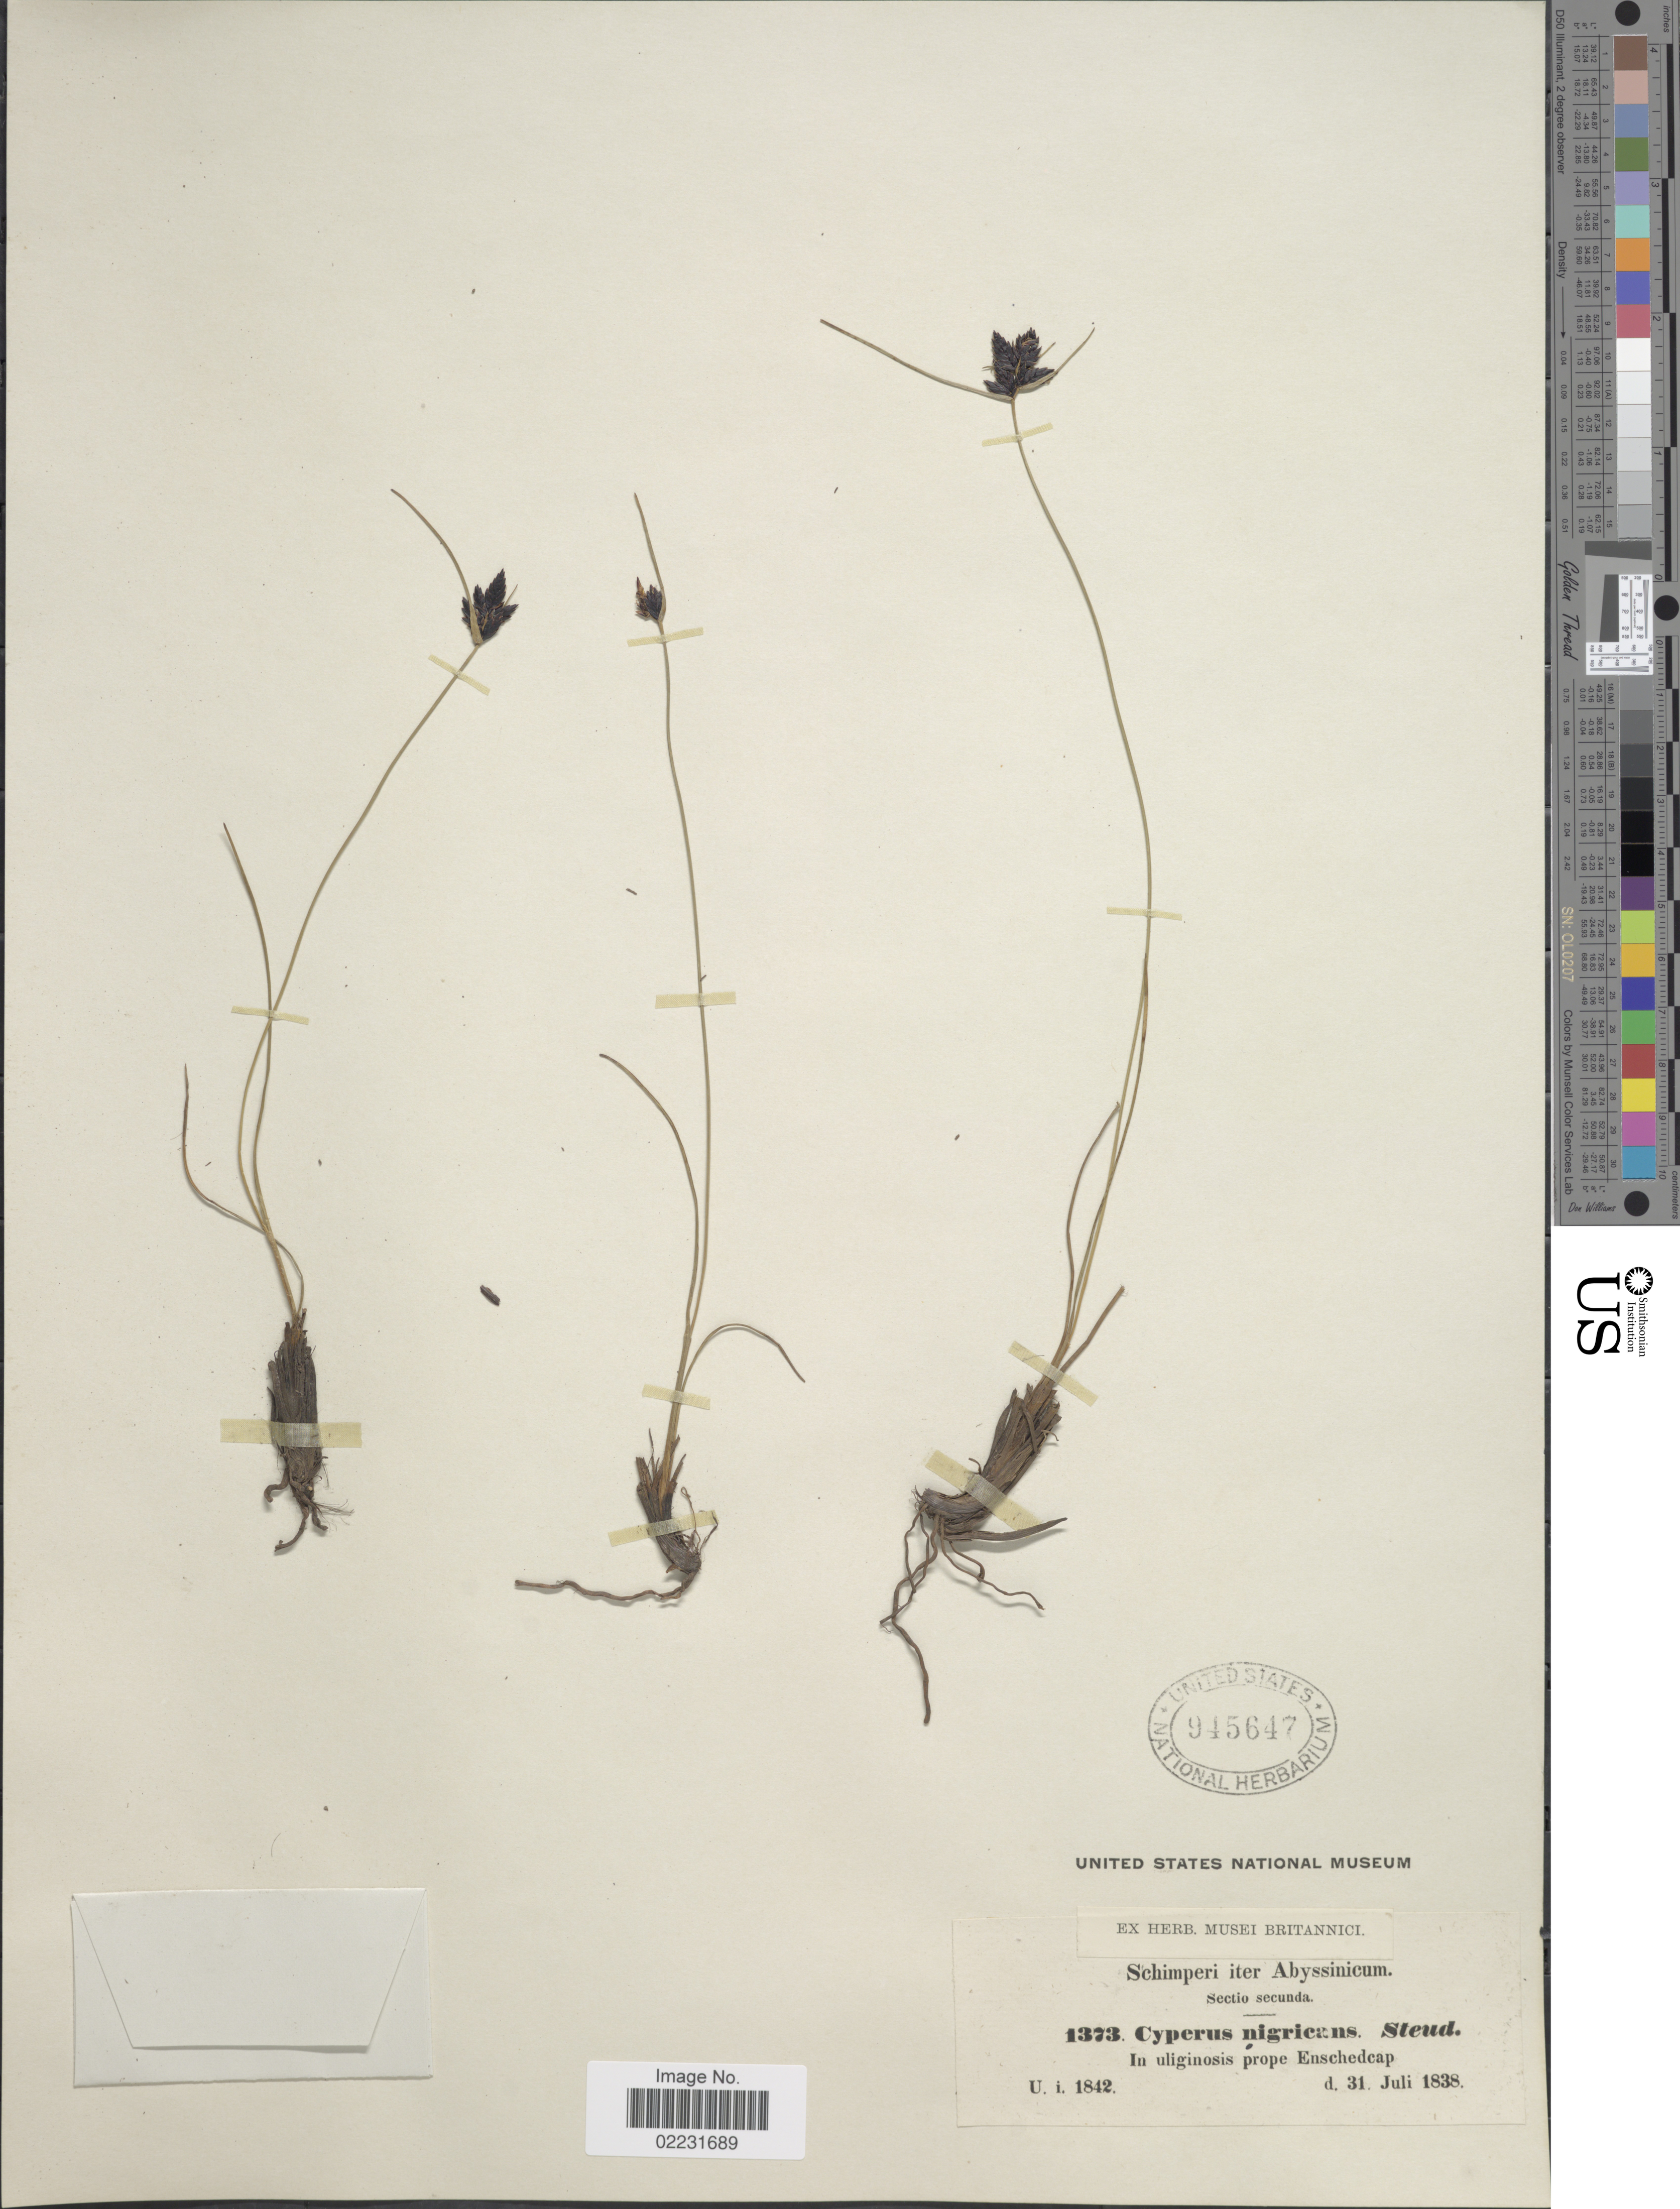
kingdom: Plantae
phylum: Tracheophyta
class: Liliopsida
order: Poales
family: Cyperaceae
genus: Cyperus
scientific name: Cyperus nigricans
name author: Steud.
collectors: -. Schimper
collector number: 1373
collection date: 1838-07-31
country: Eritrea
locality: Abyssinicum, prope Enschedcap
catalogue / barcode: US 945647